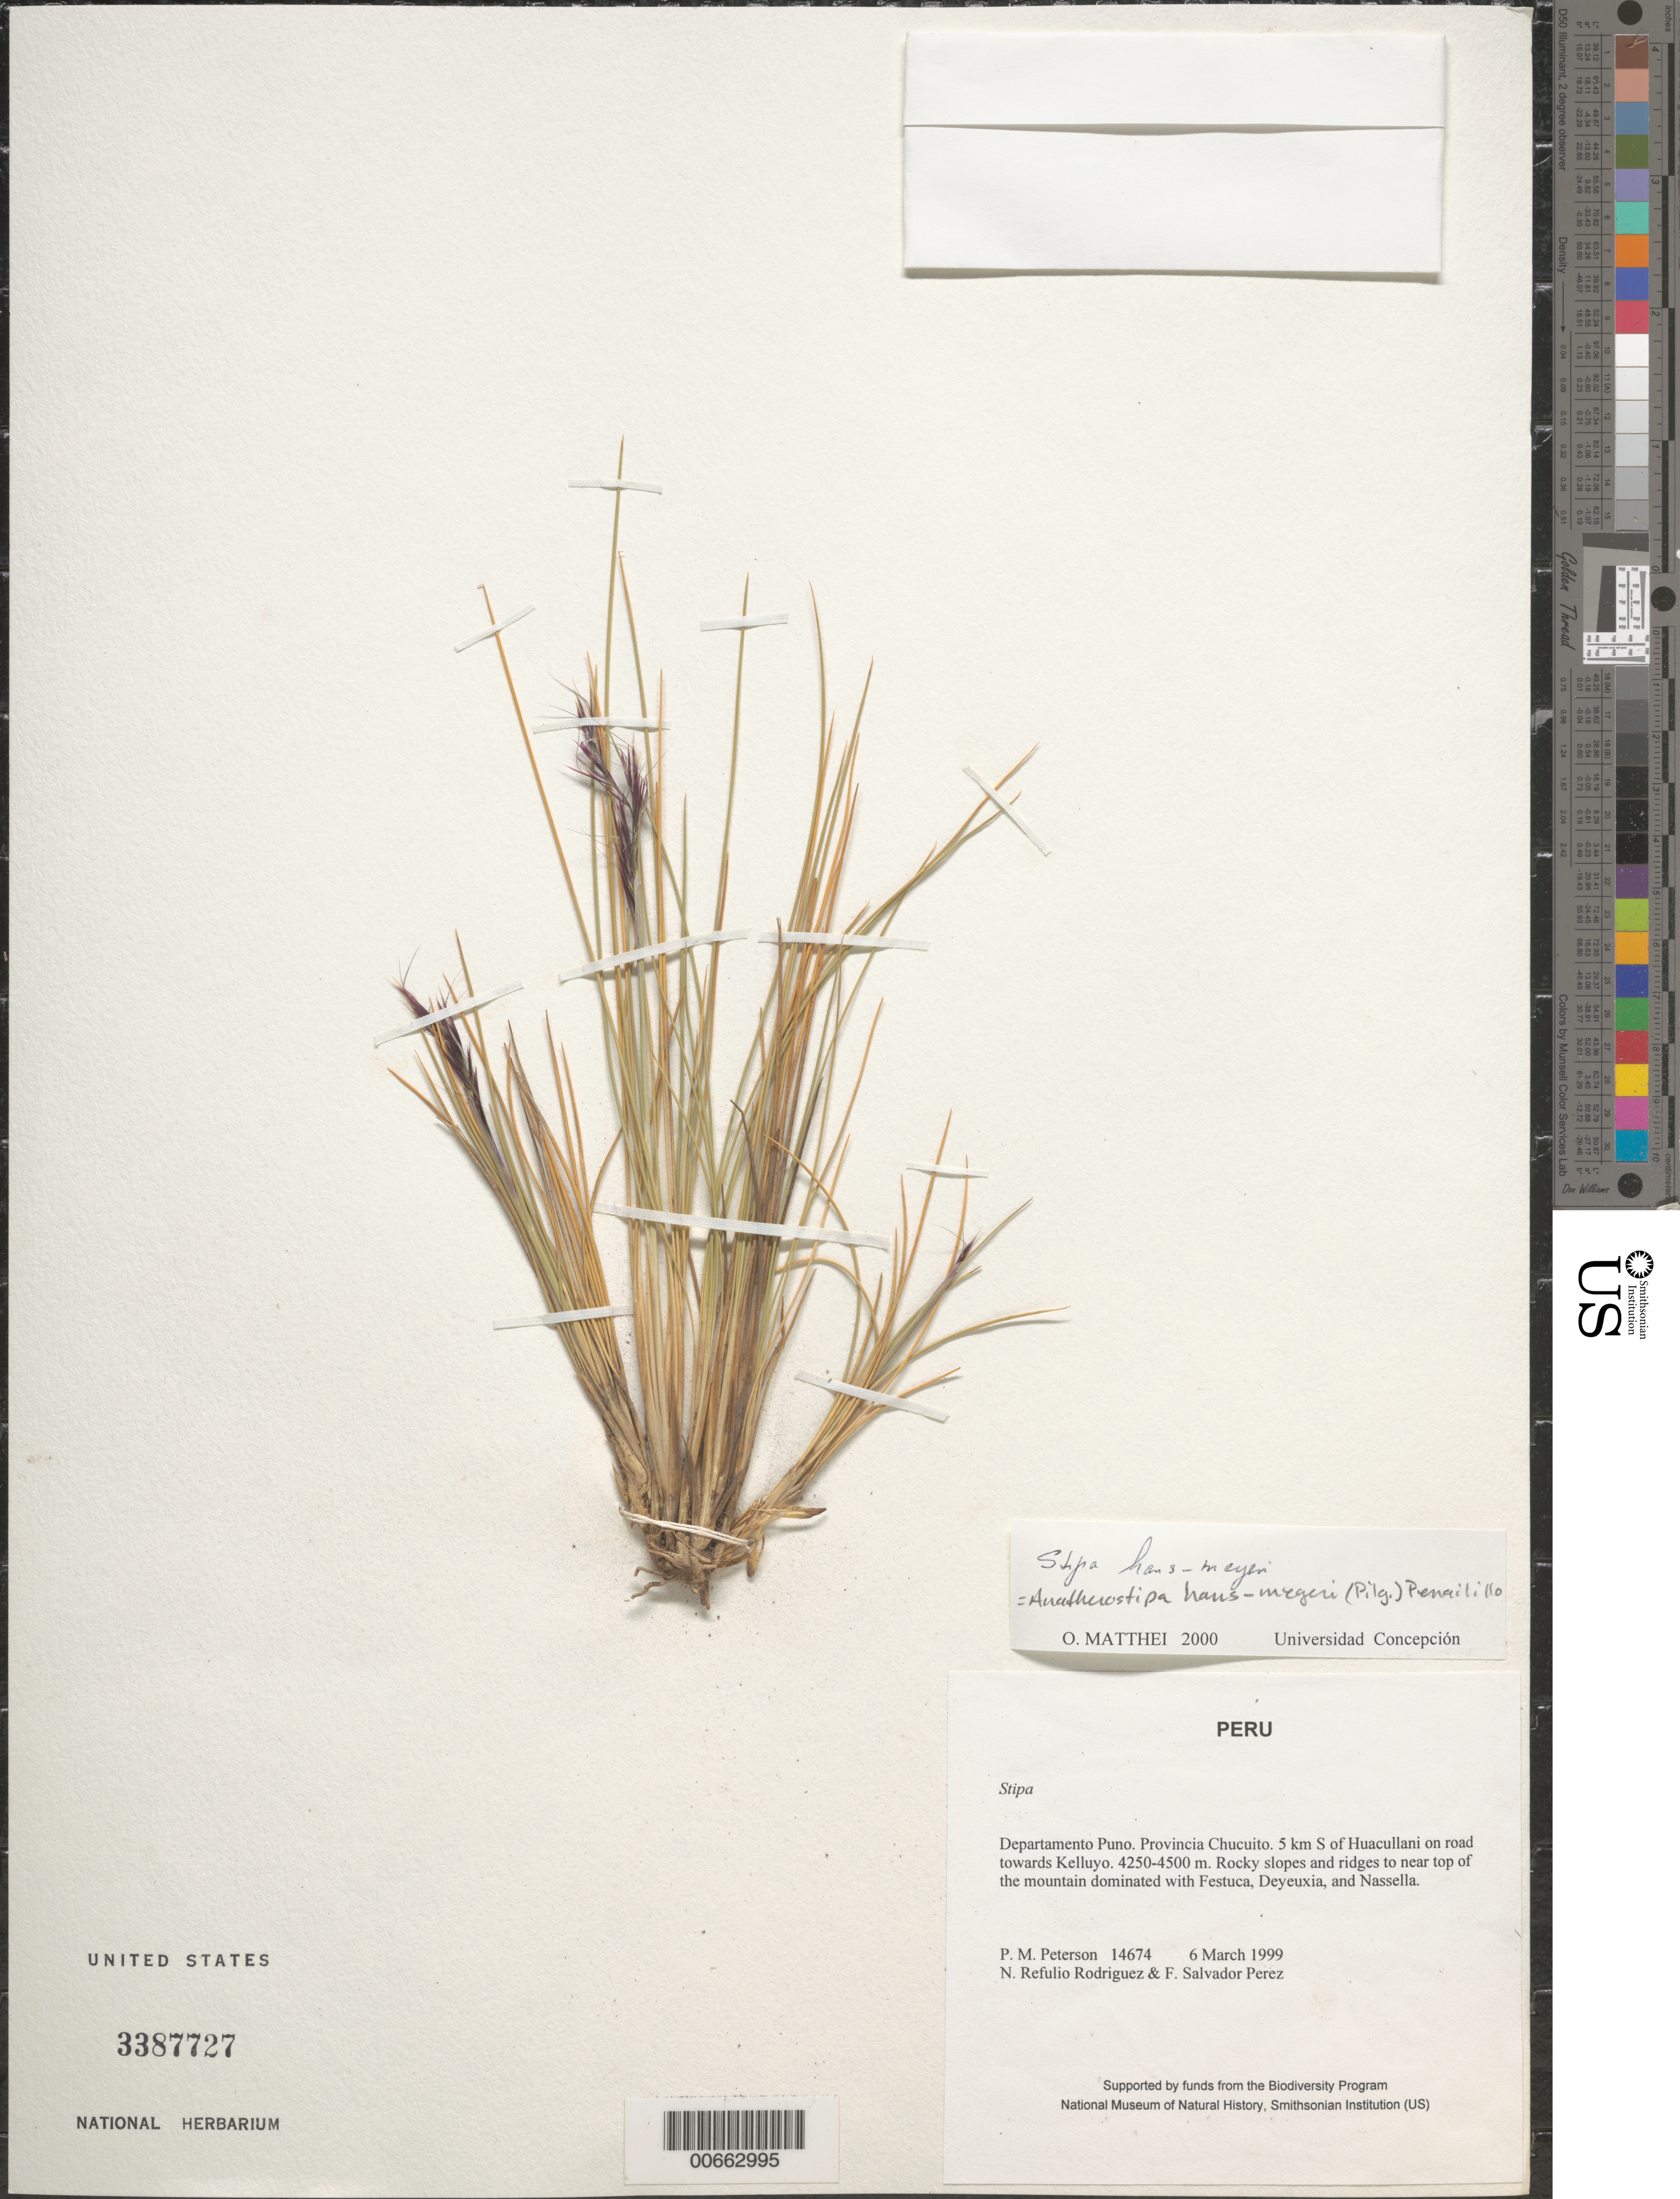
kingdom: Plantae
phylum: Tracheophyta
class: Liliopsida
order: Poales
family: Poaceae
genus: Anatherostipa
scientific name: Anatherostipa hans-meyeri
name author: (Pilg.) Peñailillo B.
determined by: Matthei, O. R.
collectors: P. M. Peterson, N. Refulio-Rodríguez & F. Salvador Perez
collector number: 14674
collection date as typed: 06 Mar 1999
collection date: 1999-03-06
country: Peru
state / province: Puno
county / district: Chucuito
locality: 5 km S of Huacullani on road towards Kelluyo.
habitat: Rocky slopes and ridges to near top of the mountain dominated with Festuca, Deyeuxia and Nassella.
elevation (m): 4250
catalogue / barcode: US 3387727